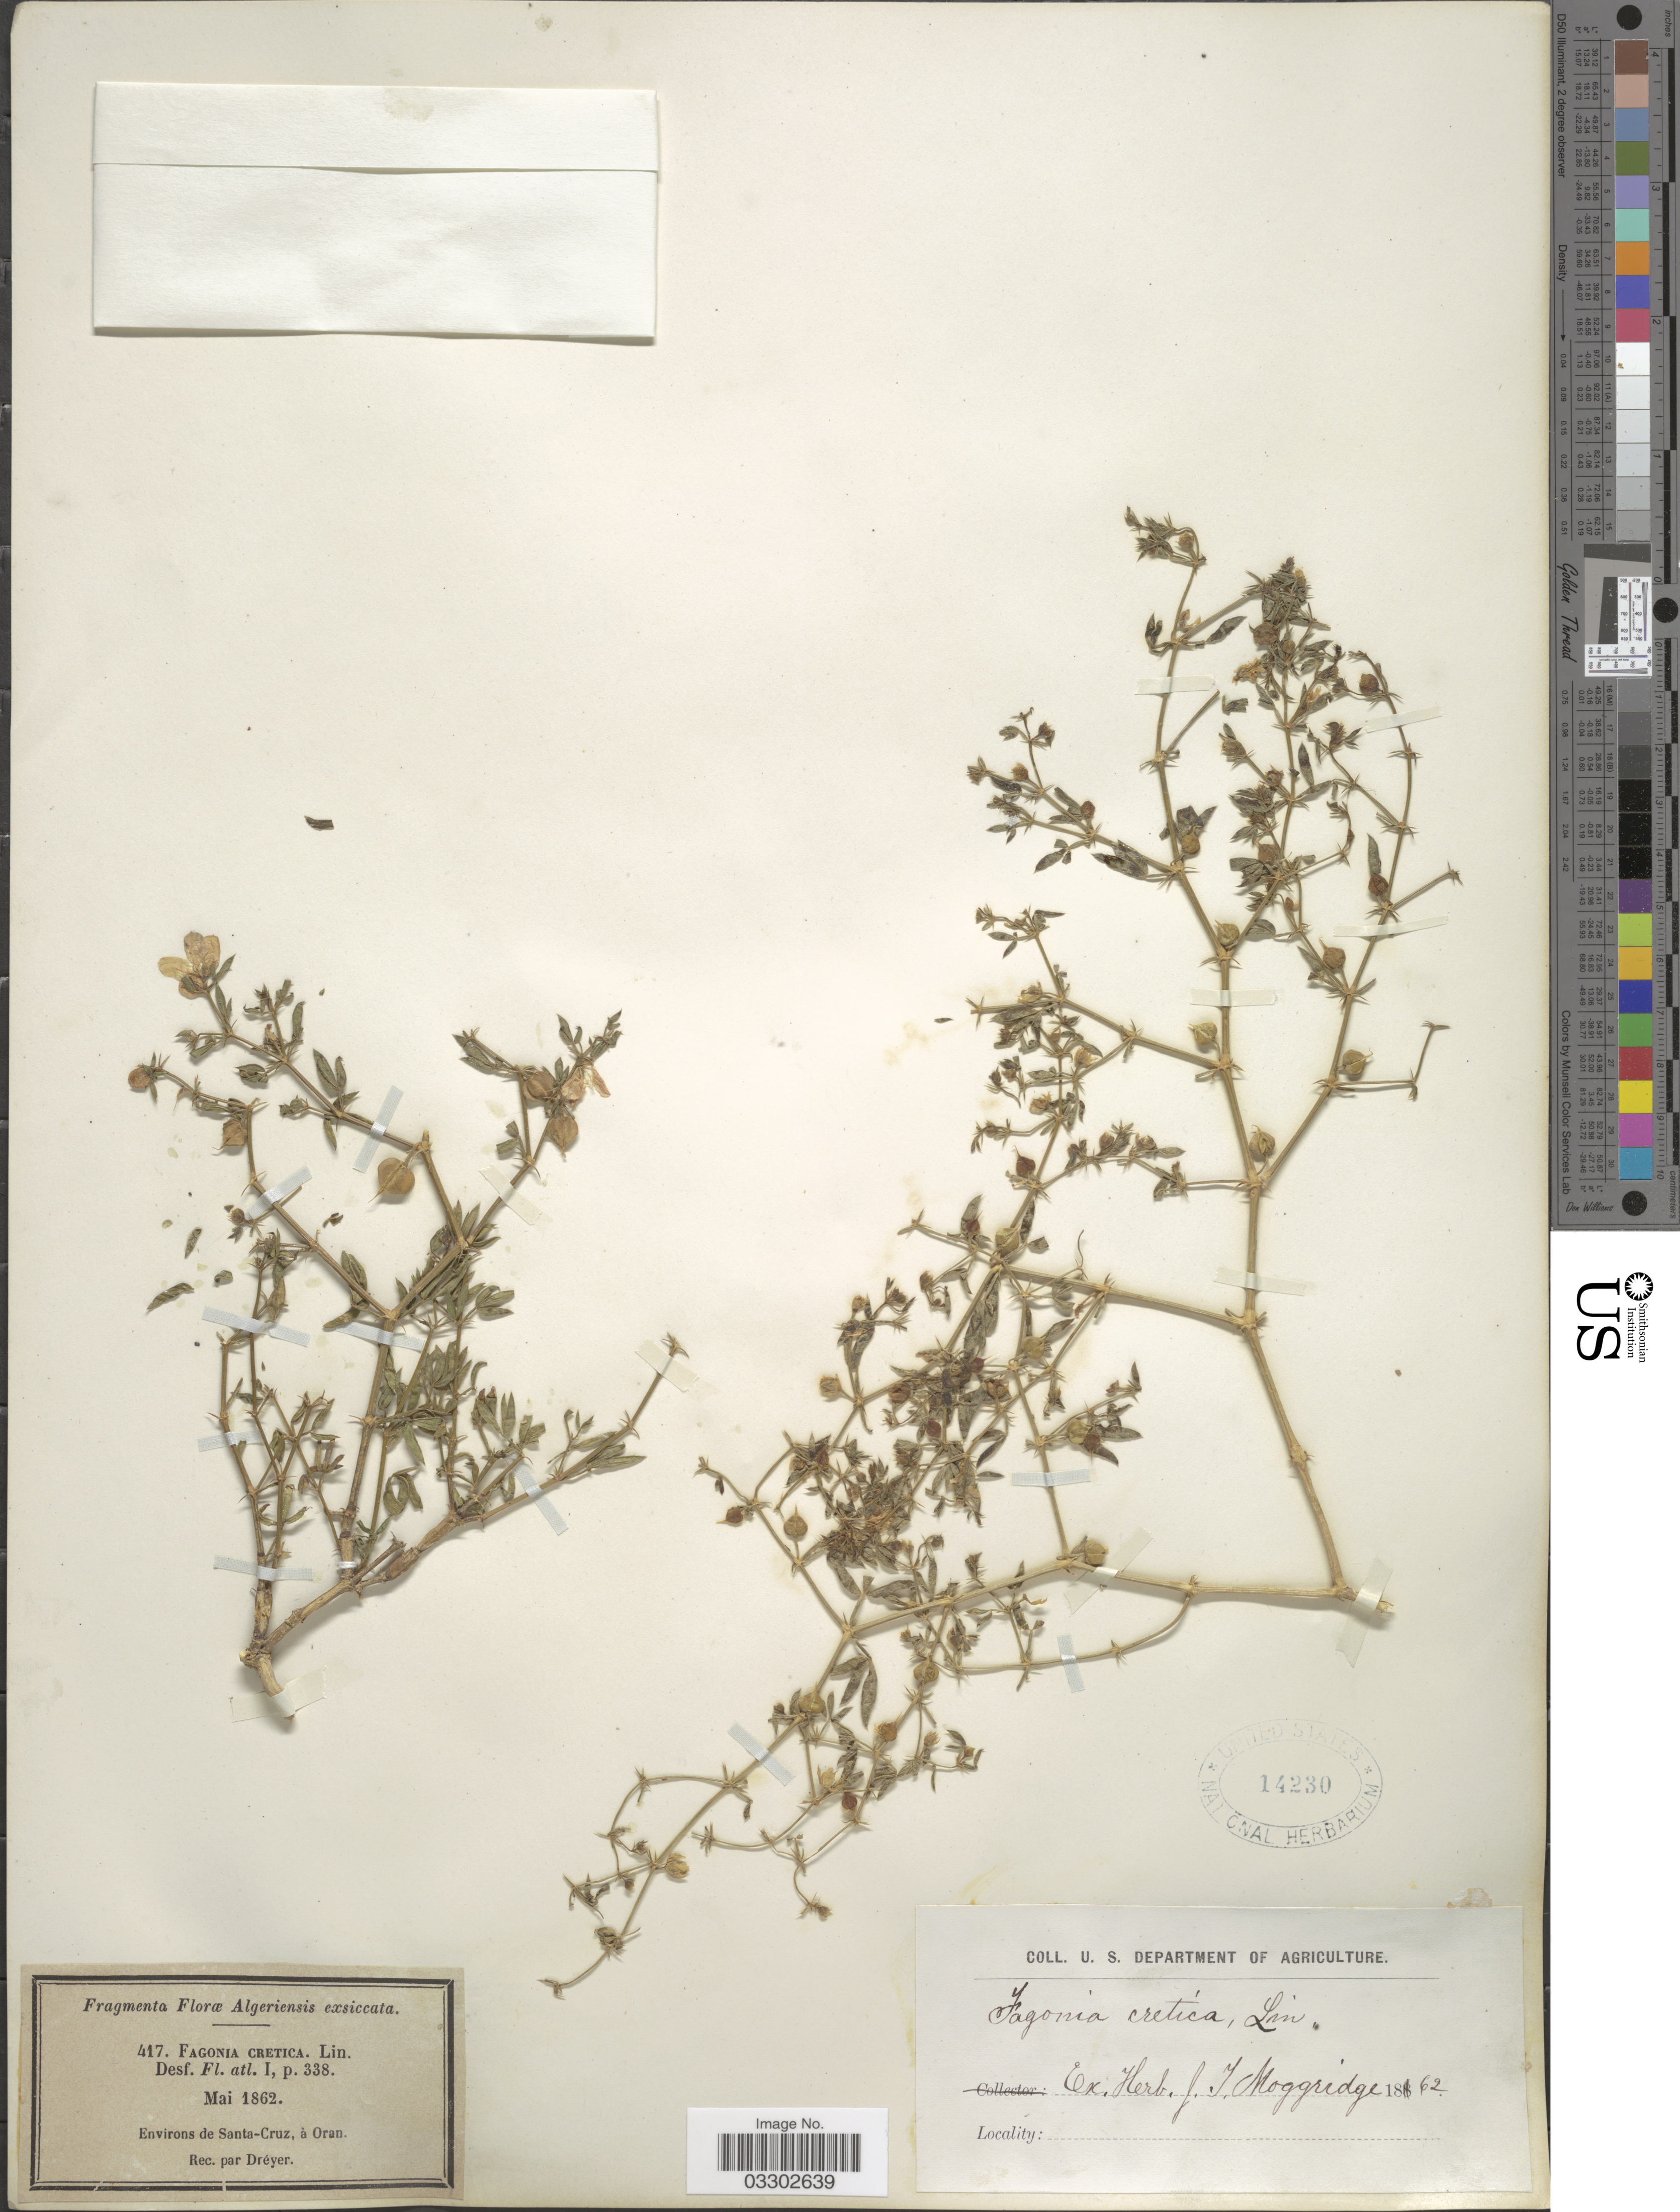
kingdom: Plantae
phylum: Tracheophyta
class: Magnoliopsida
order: Zygophyllales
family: Zygophyllaceae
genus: Fagonia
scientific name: Fagonia cretica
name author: L.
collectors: Dréyer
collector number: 417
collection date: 1862-05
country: Algeria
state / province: Oran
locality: Environs de Santa-Cruz.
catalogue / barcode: US 14230